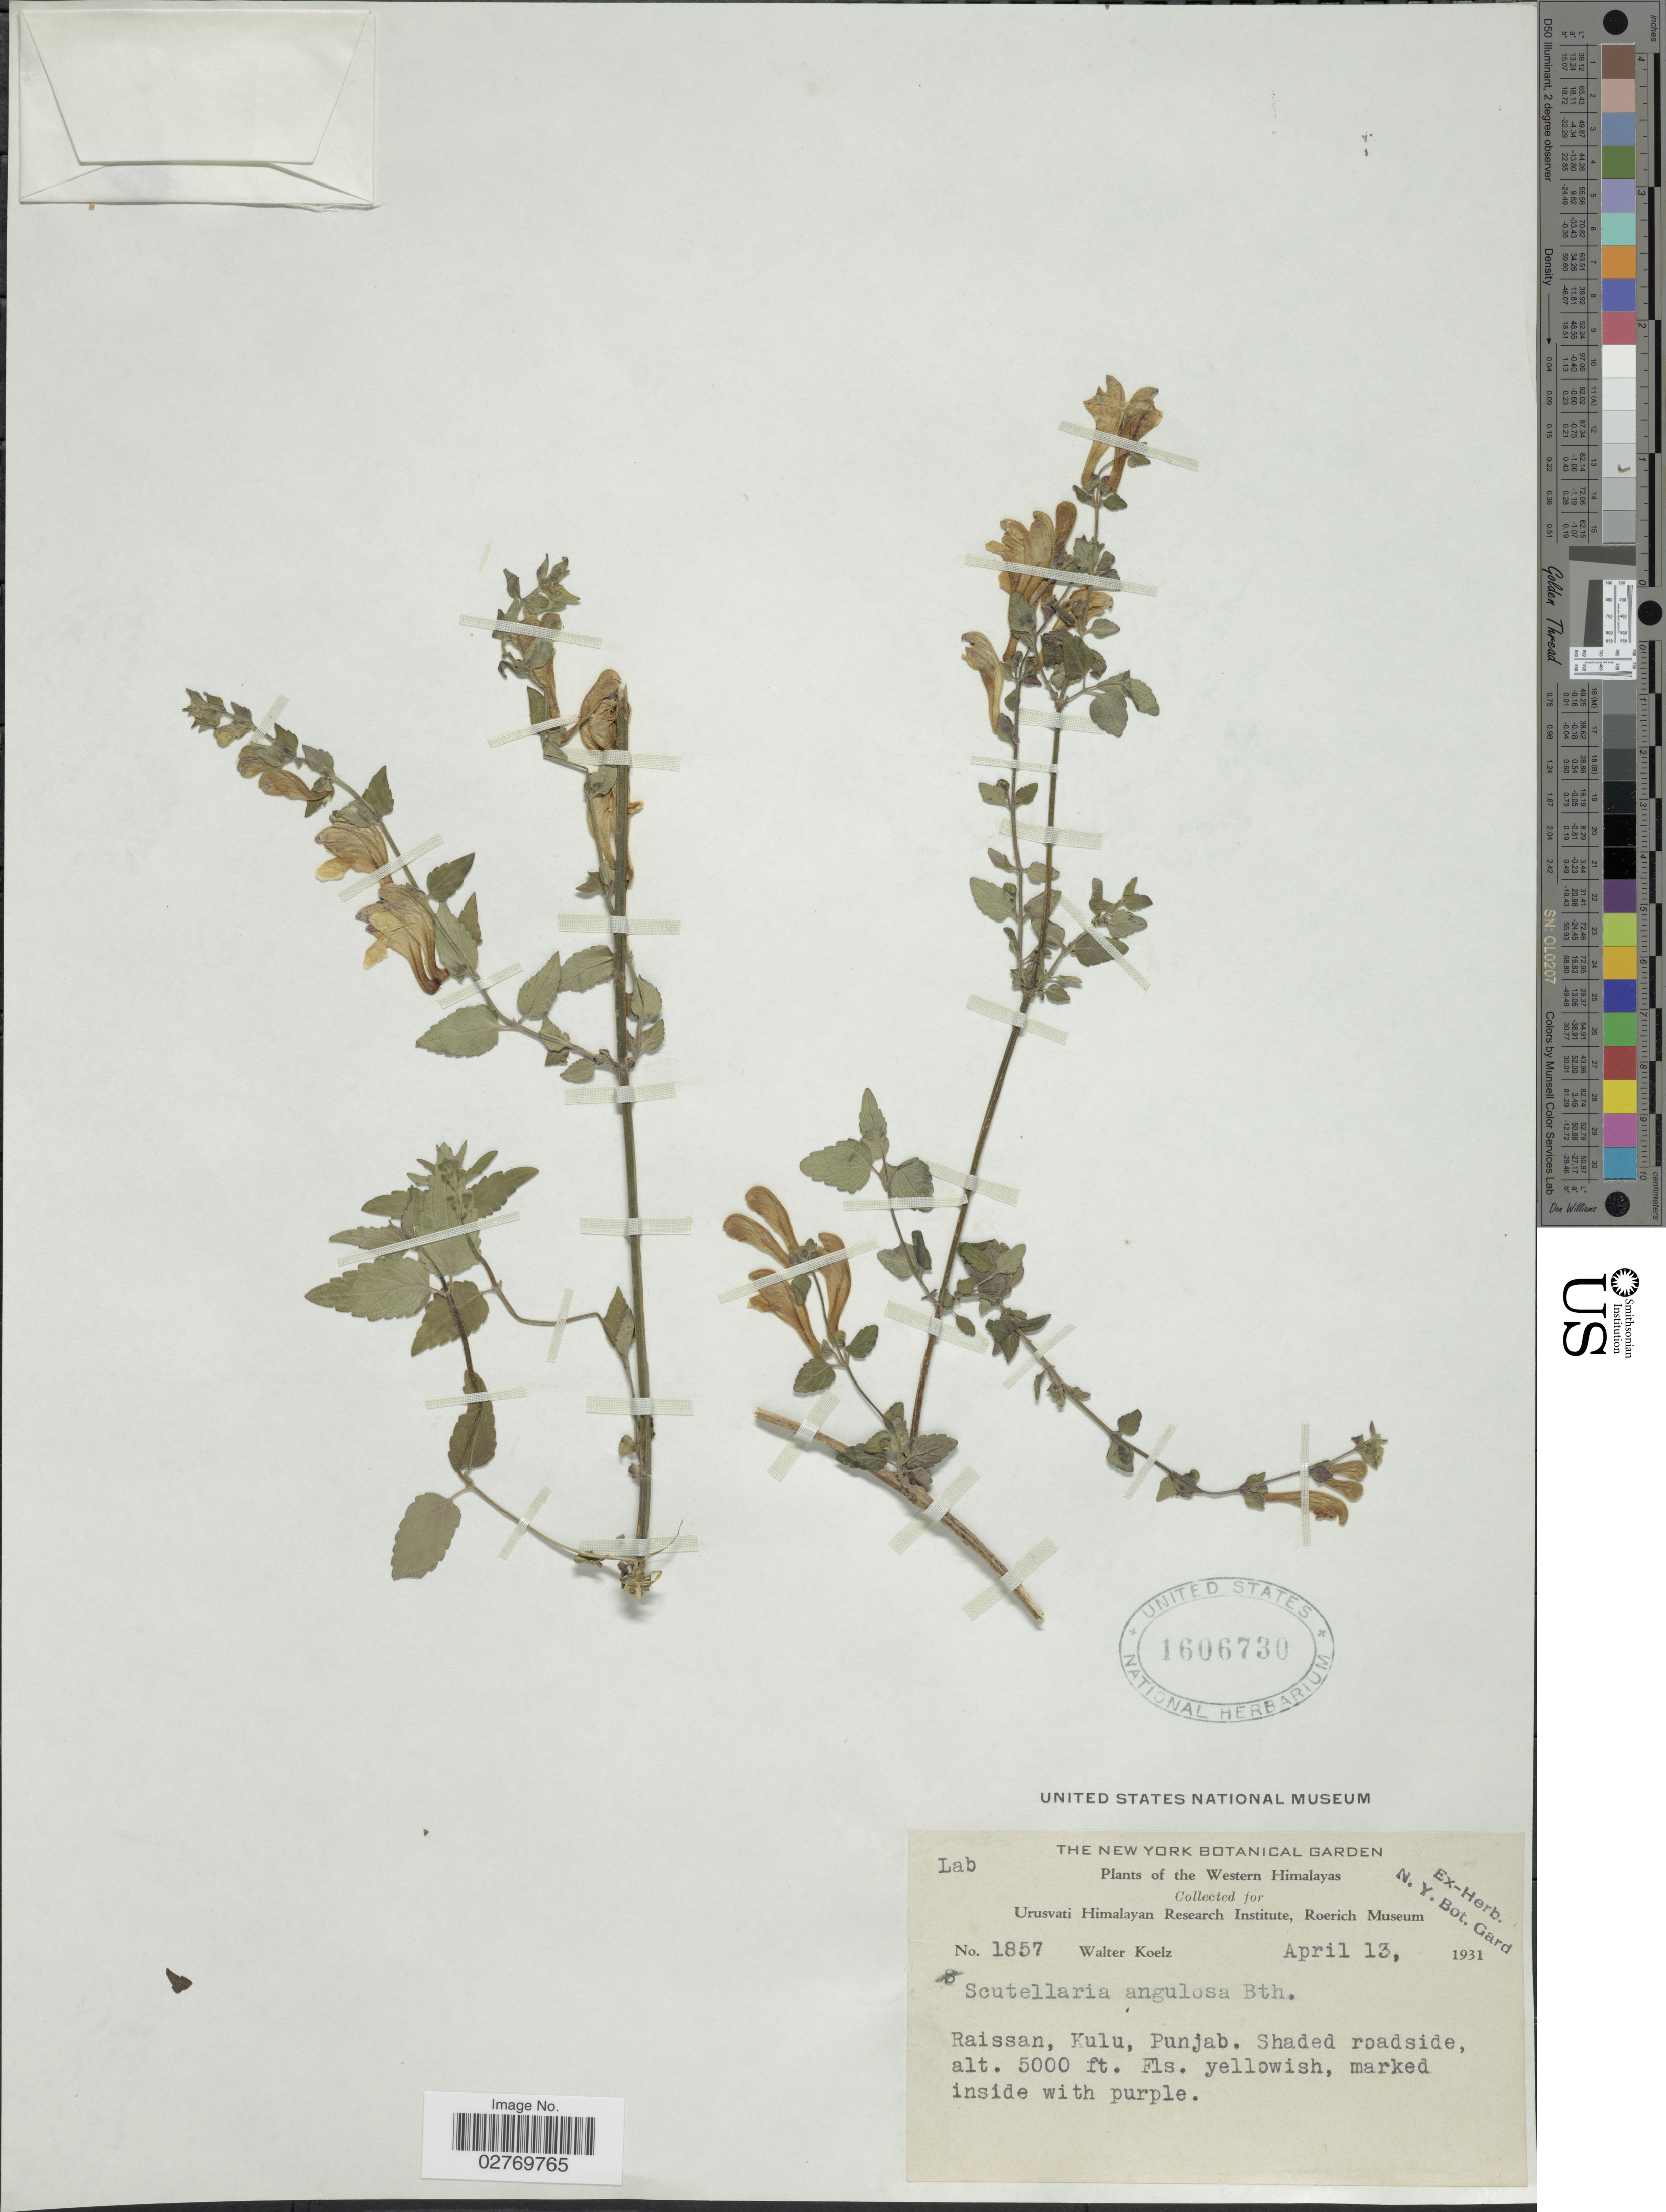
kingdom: Plantae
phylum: Tracheophyta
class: Magnoliopsida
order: Lamiales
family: Lamiaceae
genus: Scutellaria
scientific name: Scutellaria angulosa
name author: Benth.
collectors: W. N. Koelz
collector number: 1857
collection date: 1931-04-13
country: India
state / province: Himachal Pradesh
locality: Western Himalayas. Raissan, Kulu.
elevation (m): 1524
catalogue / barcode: US 1606730